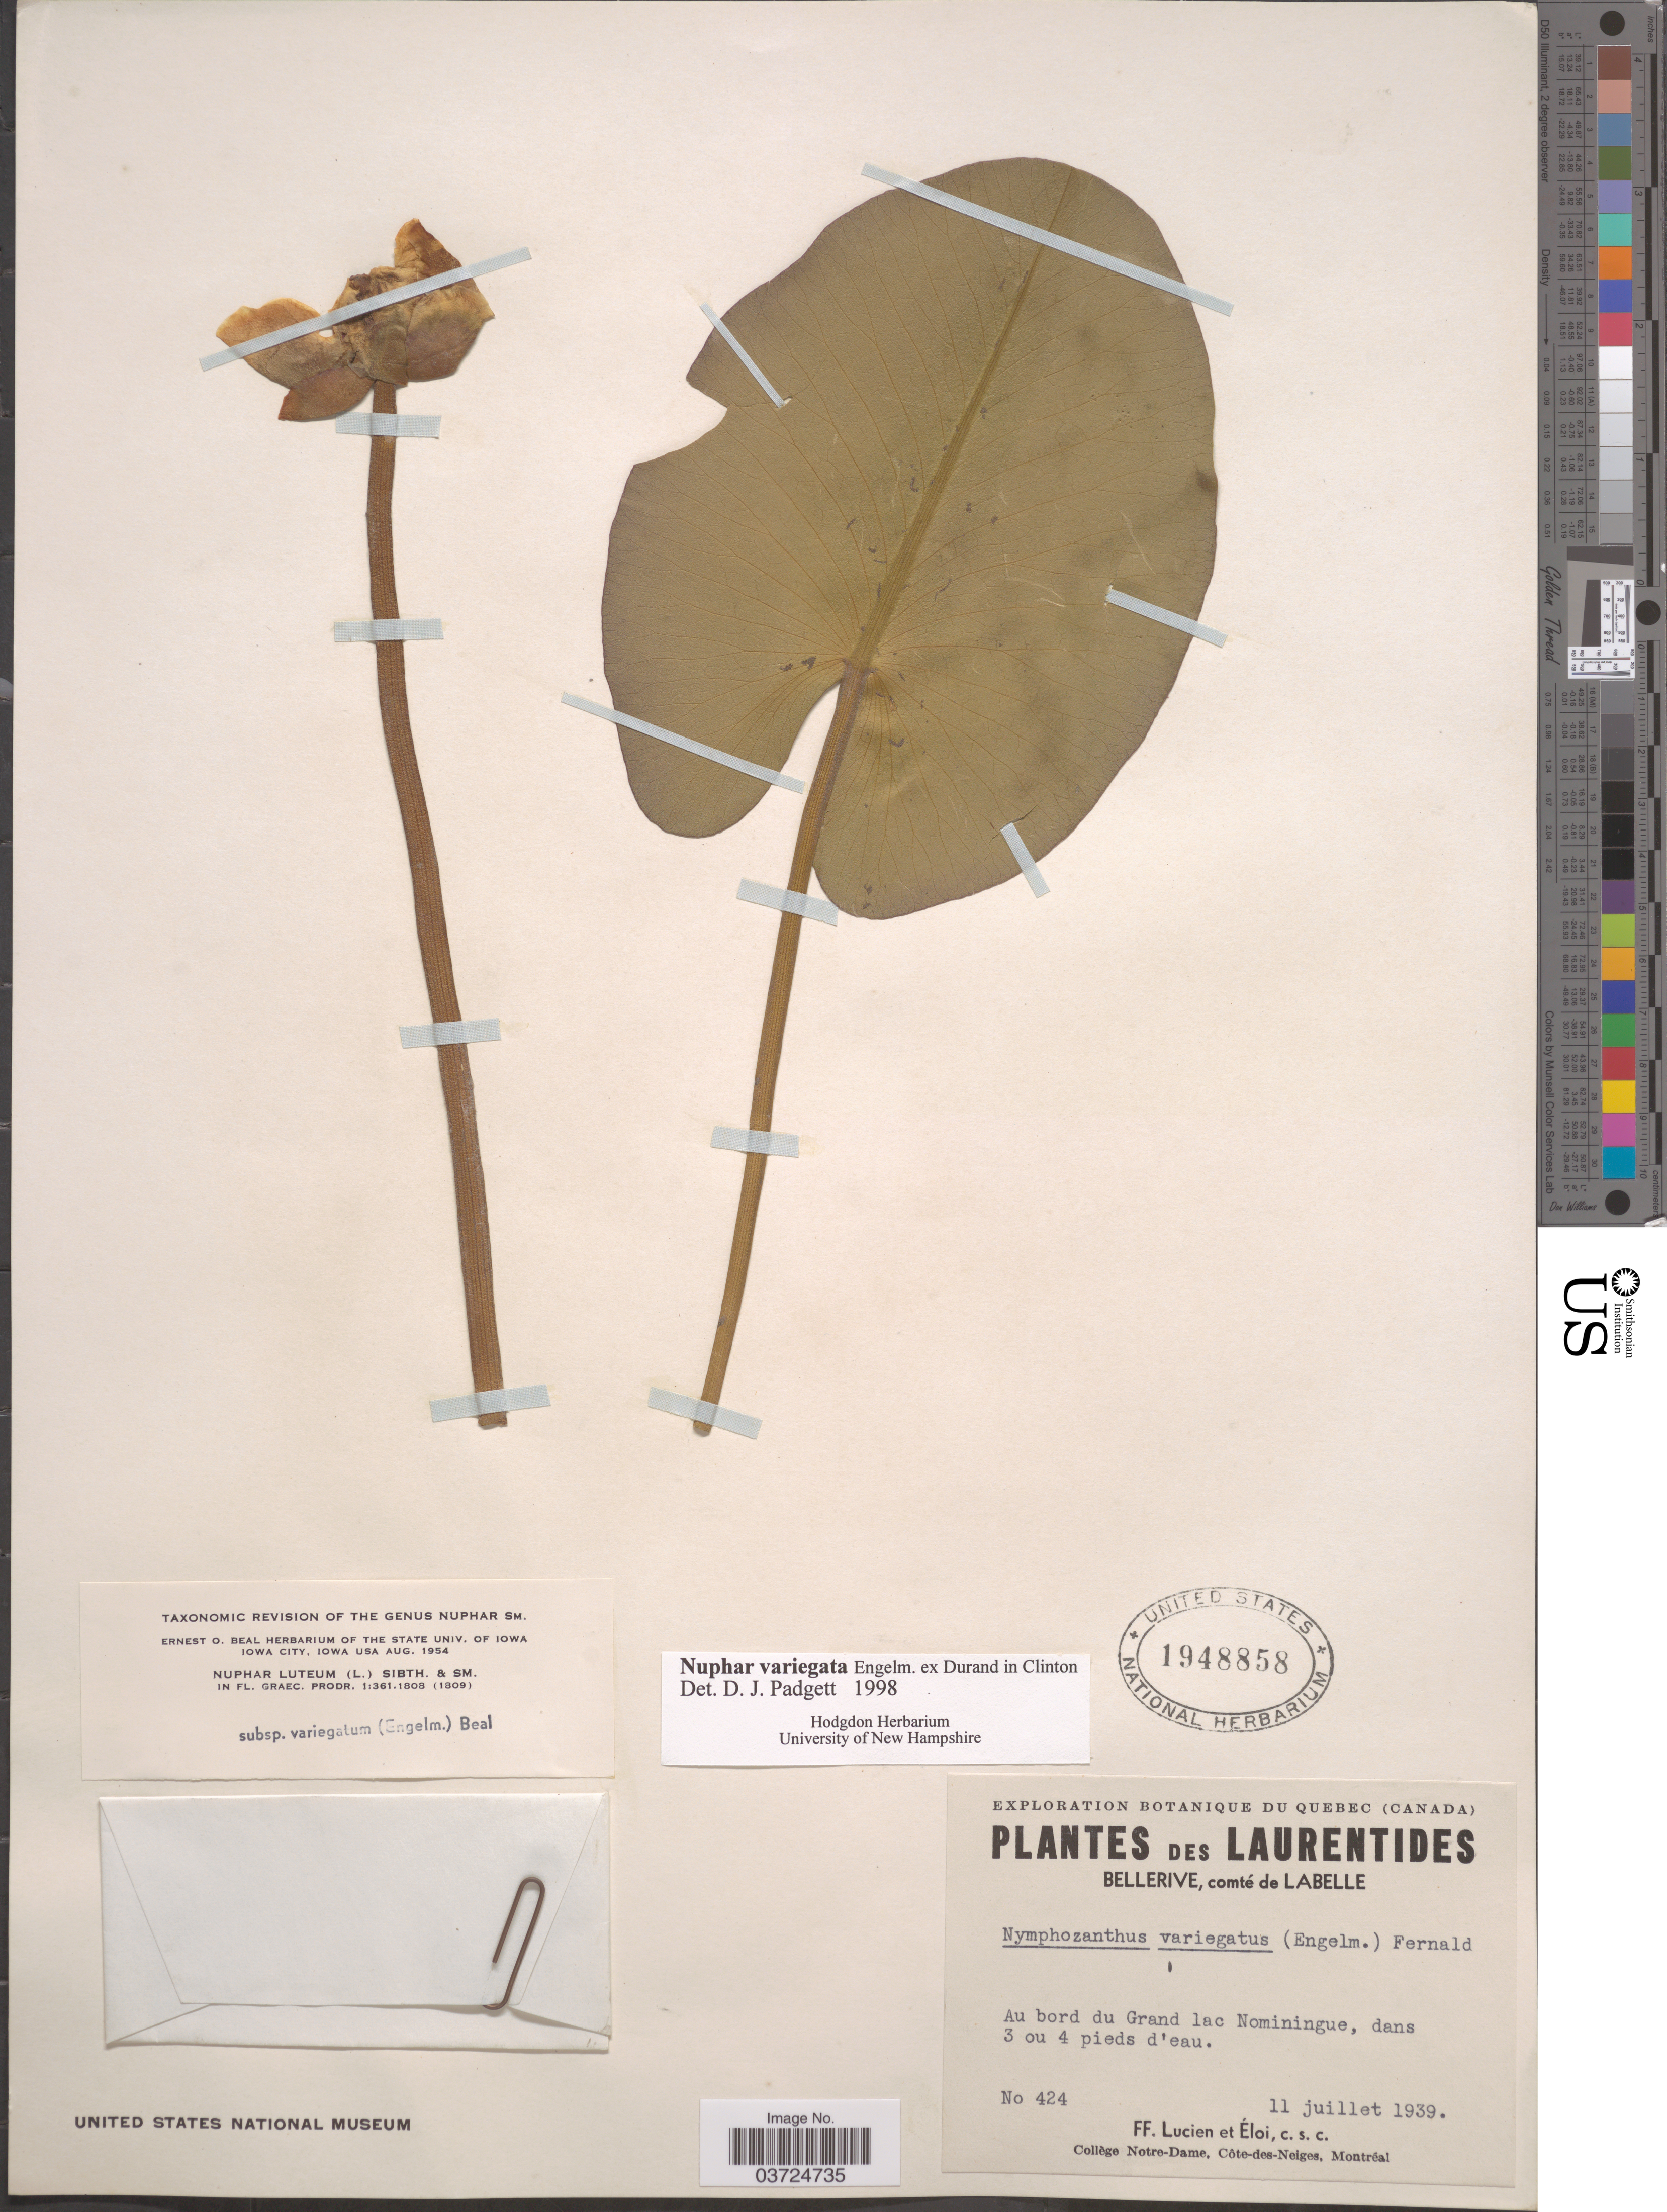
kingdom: Plantae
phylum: Tracheophyta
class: Magnoliopsida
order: Nymphaeales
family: Nymphaeaceae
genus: Nuphar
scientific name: Nuphar variegata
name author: Engelm. ex Durand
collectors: F. Lucien & Éloi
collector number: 424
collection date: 1939-07-11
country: Canada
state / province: Quebec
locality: Laurentides. Bellerive, comté de Labelle. Au bord du Grand lac Nominingue, dans 3 ou 4 pieds d'eau.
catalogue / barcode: US 1948858